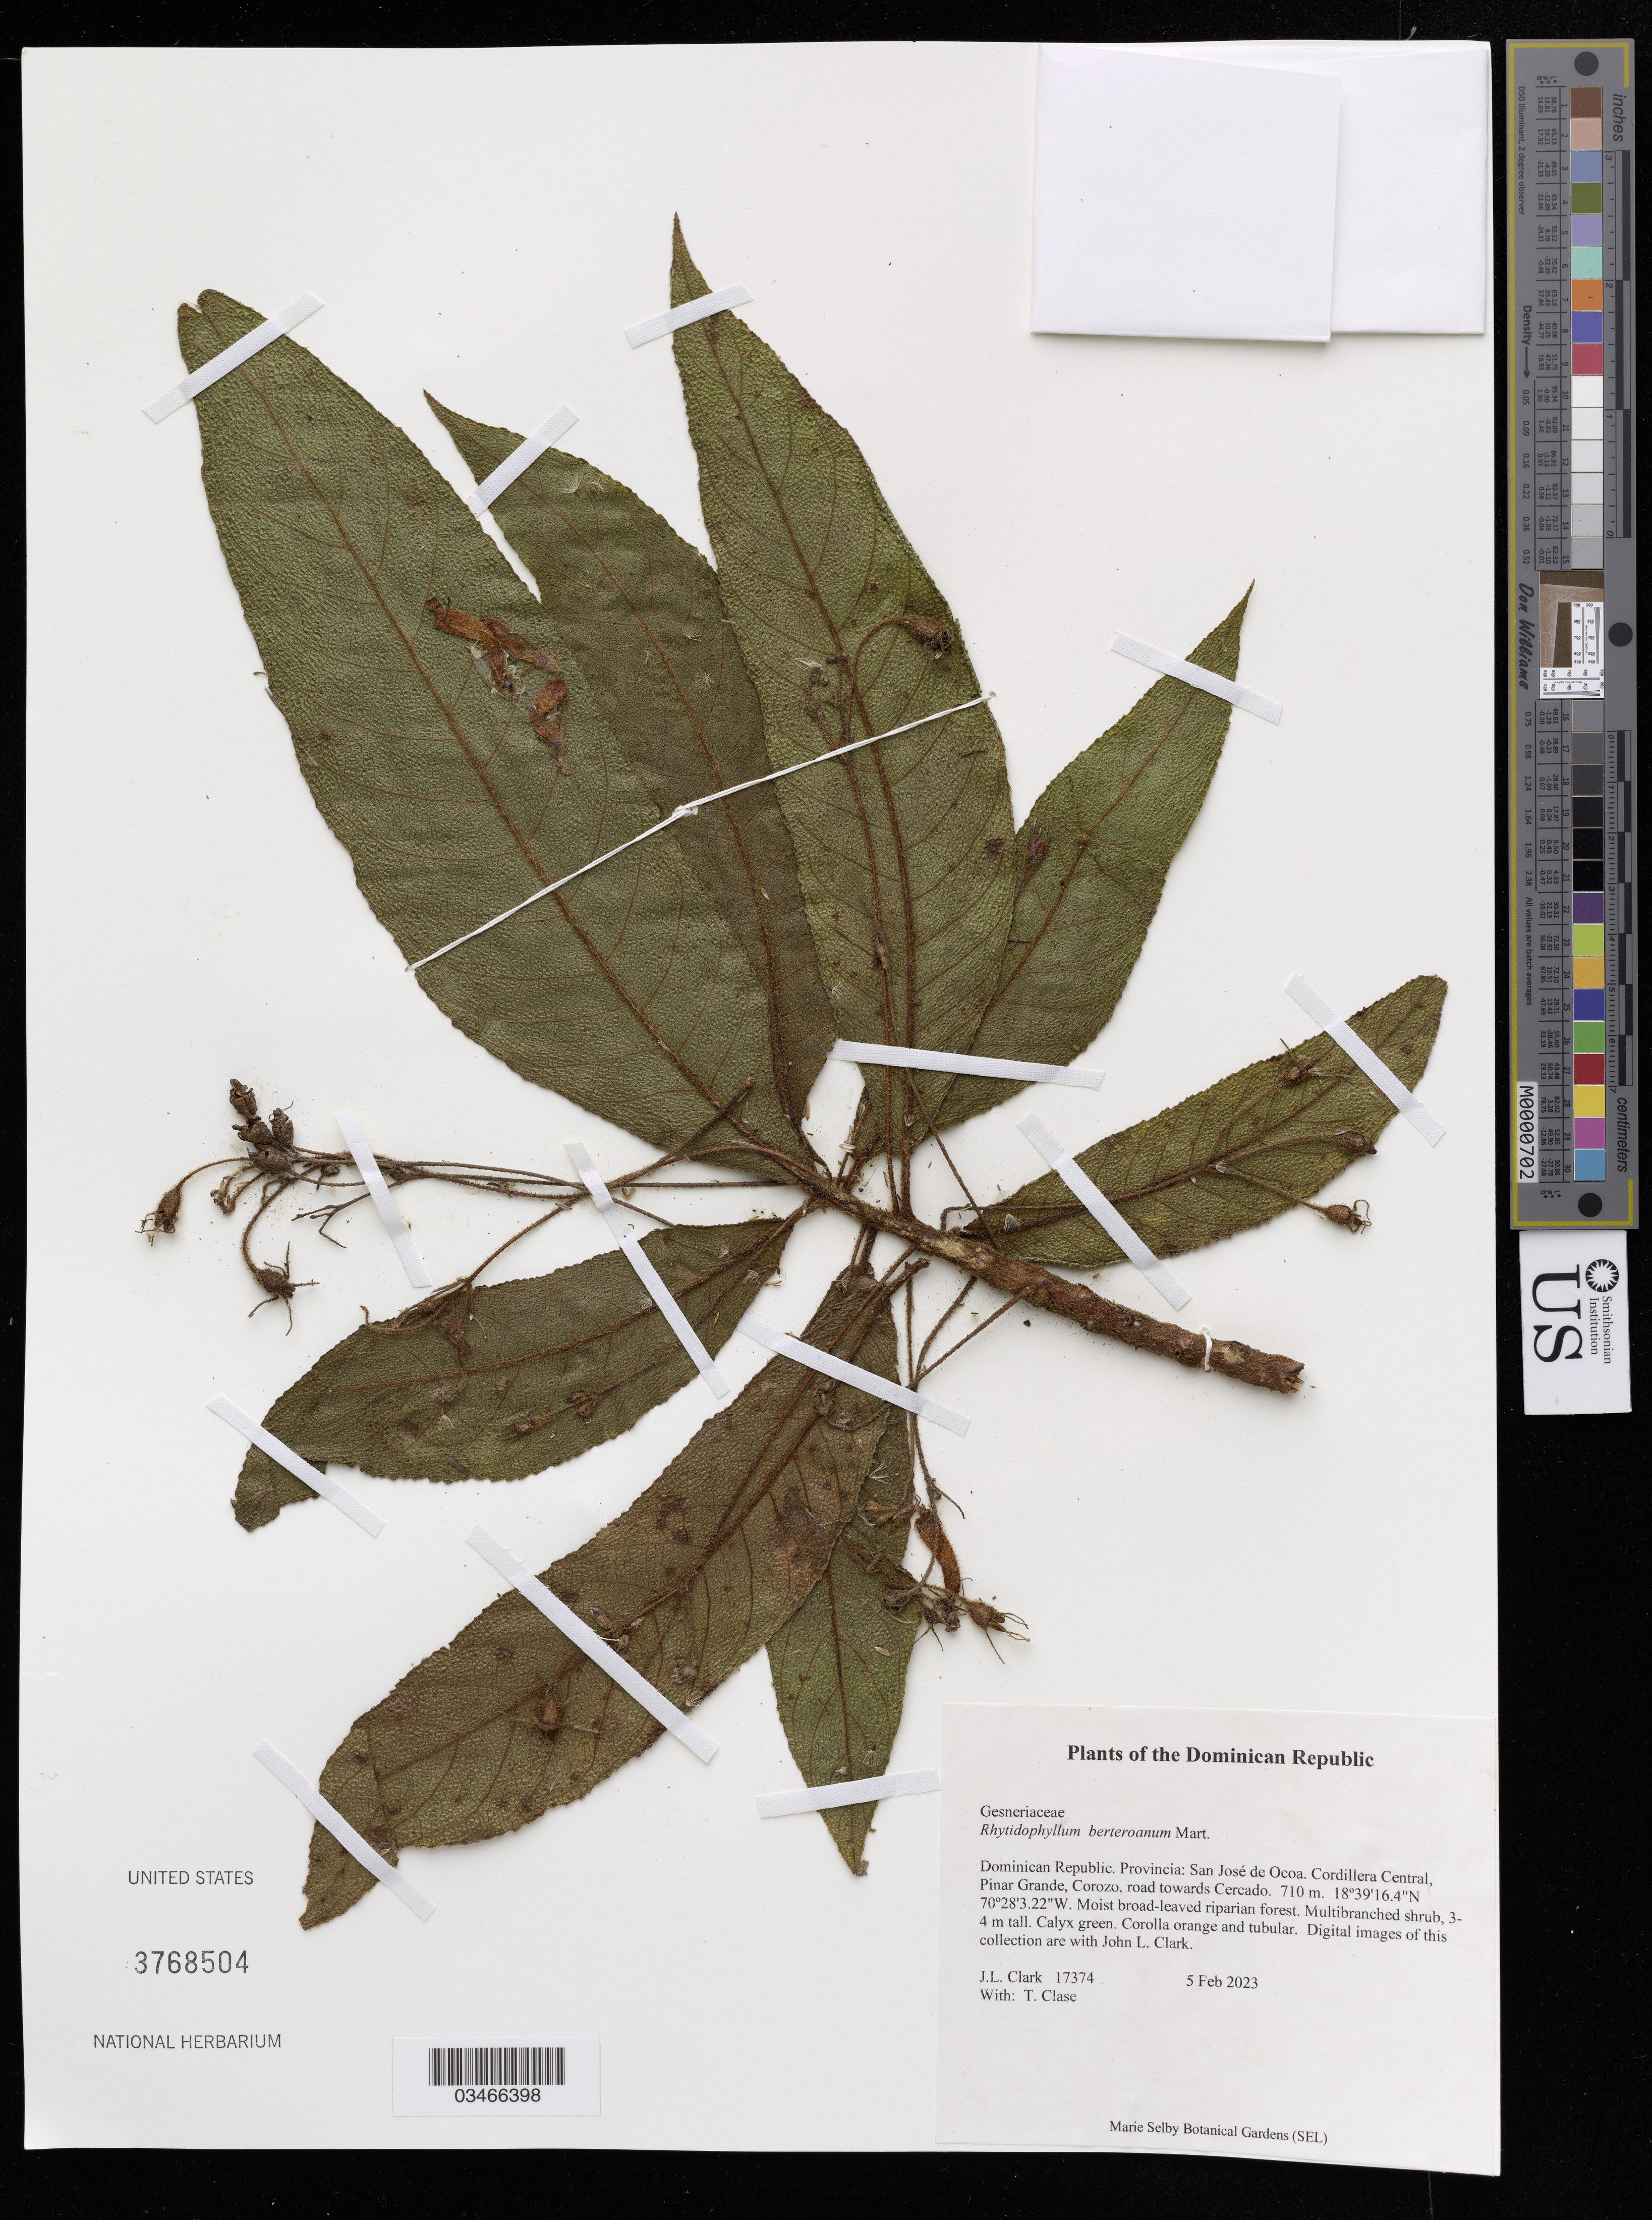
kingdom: Plantae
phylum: Tracheophyta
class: Magnoliopsida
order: Lamiales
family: Gesneriaceae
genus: Rhytidophyllum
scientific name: Rhytidophyllum berteroanum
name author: Mart.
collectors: J. Clark & T. Clase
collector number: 17374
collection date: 2023-02-05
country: Dominican Republic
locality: Provincia: San José de Ocoa. Cordillera Central, Pinar Grande, Corozo, road towards Cercado.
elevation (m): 710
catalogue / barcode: US 3768504